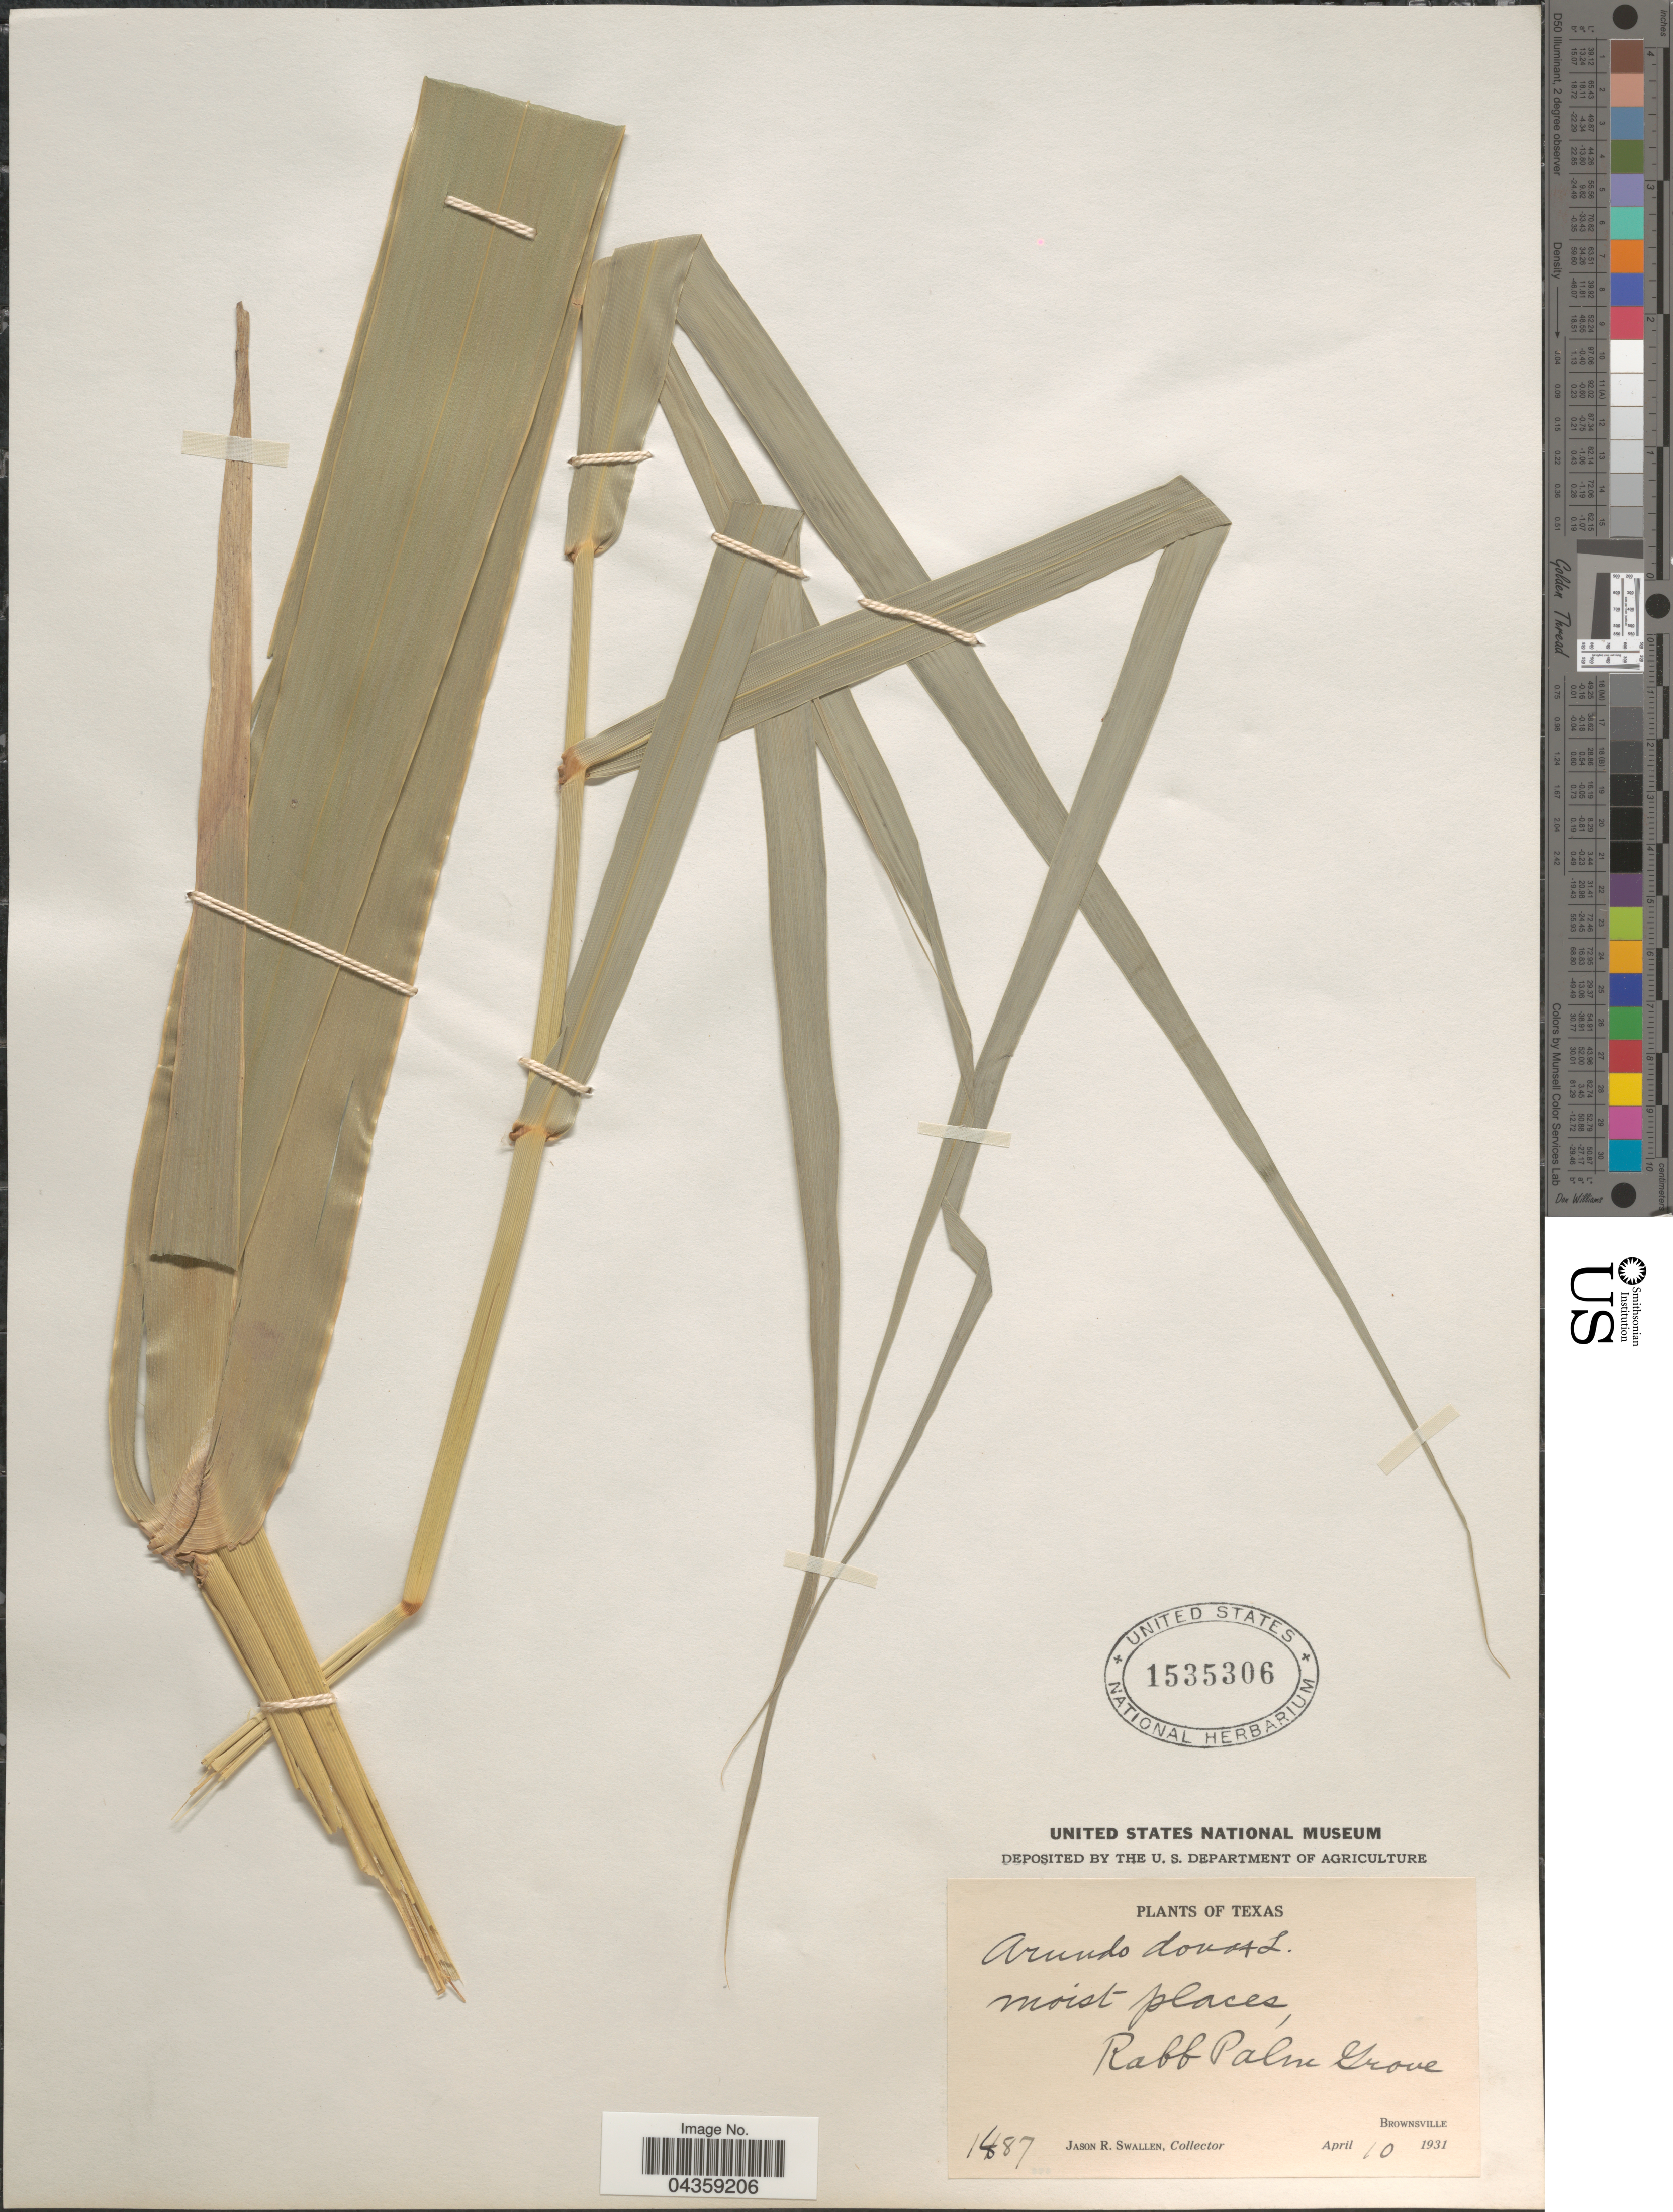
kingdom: Plantae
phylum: Tracheophyta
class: Liliopsida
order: Poales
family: Poaceae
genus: Arundo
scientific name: Arundo donax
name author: L.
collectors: J. R. Swallen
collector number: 1487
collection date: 1931-04-10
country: United States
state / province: Texas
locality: Rabb Palm Grove. Brownsville.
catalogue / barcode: US 1535306